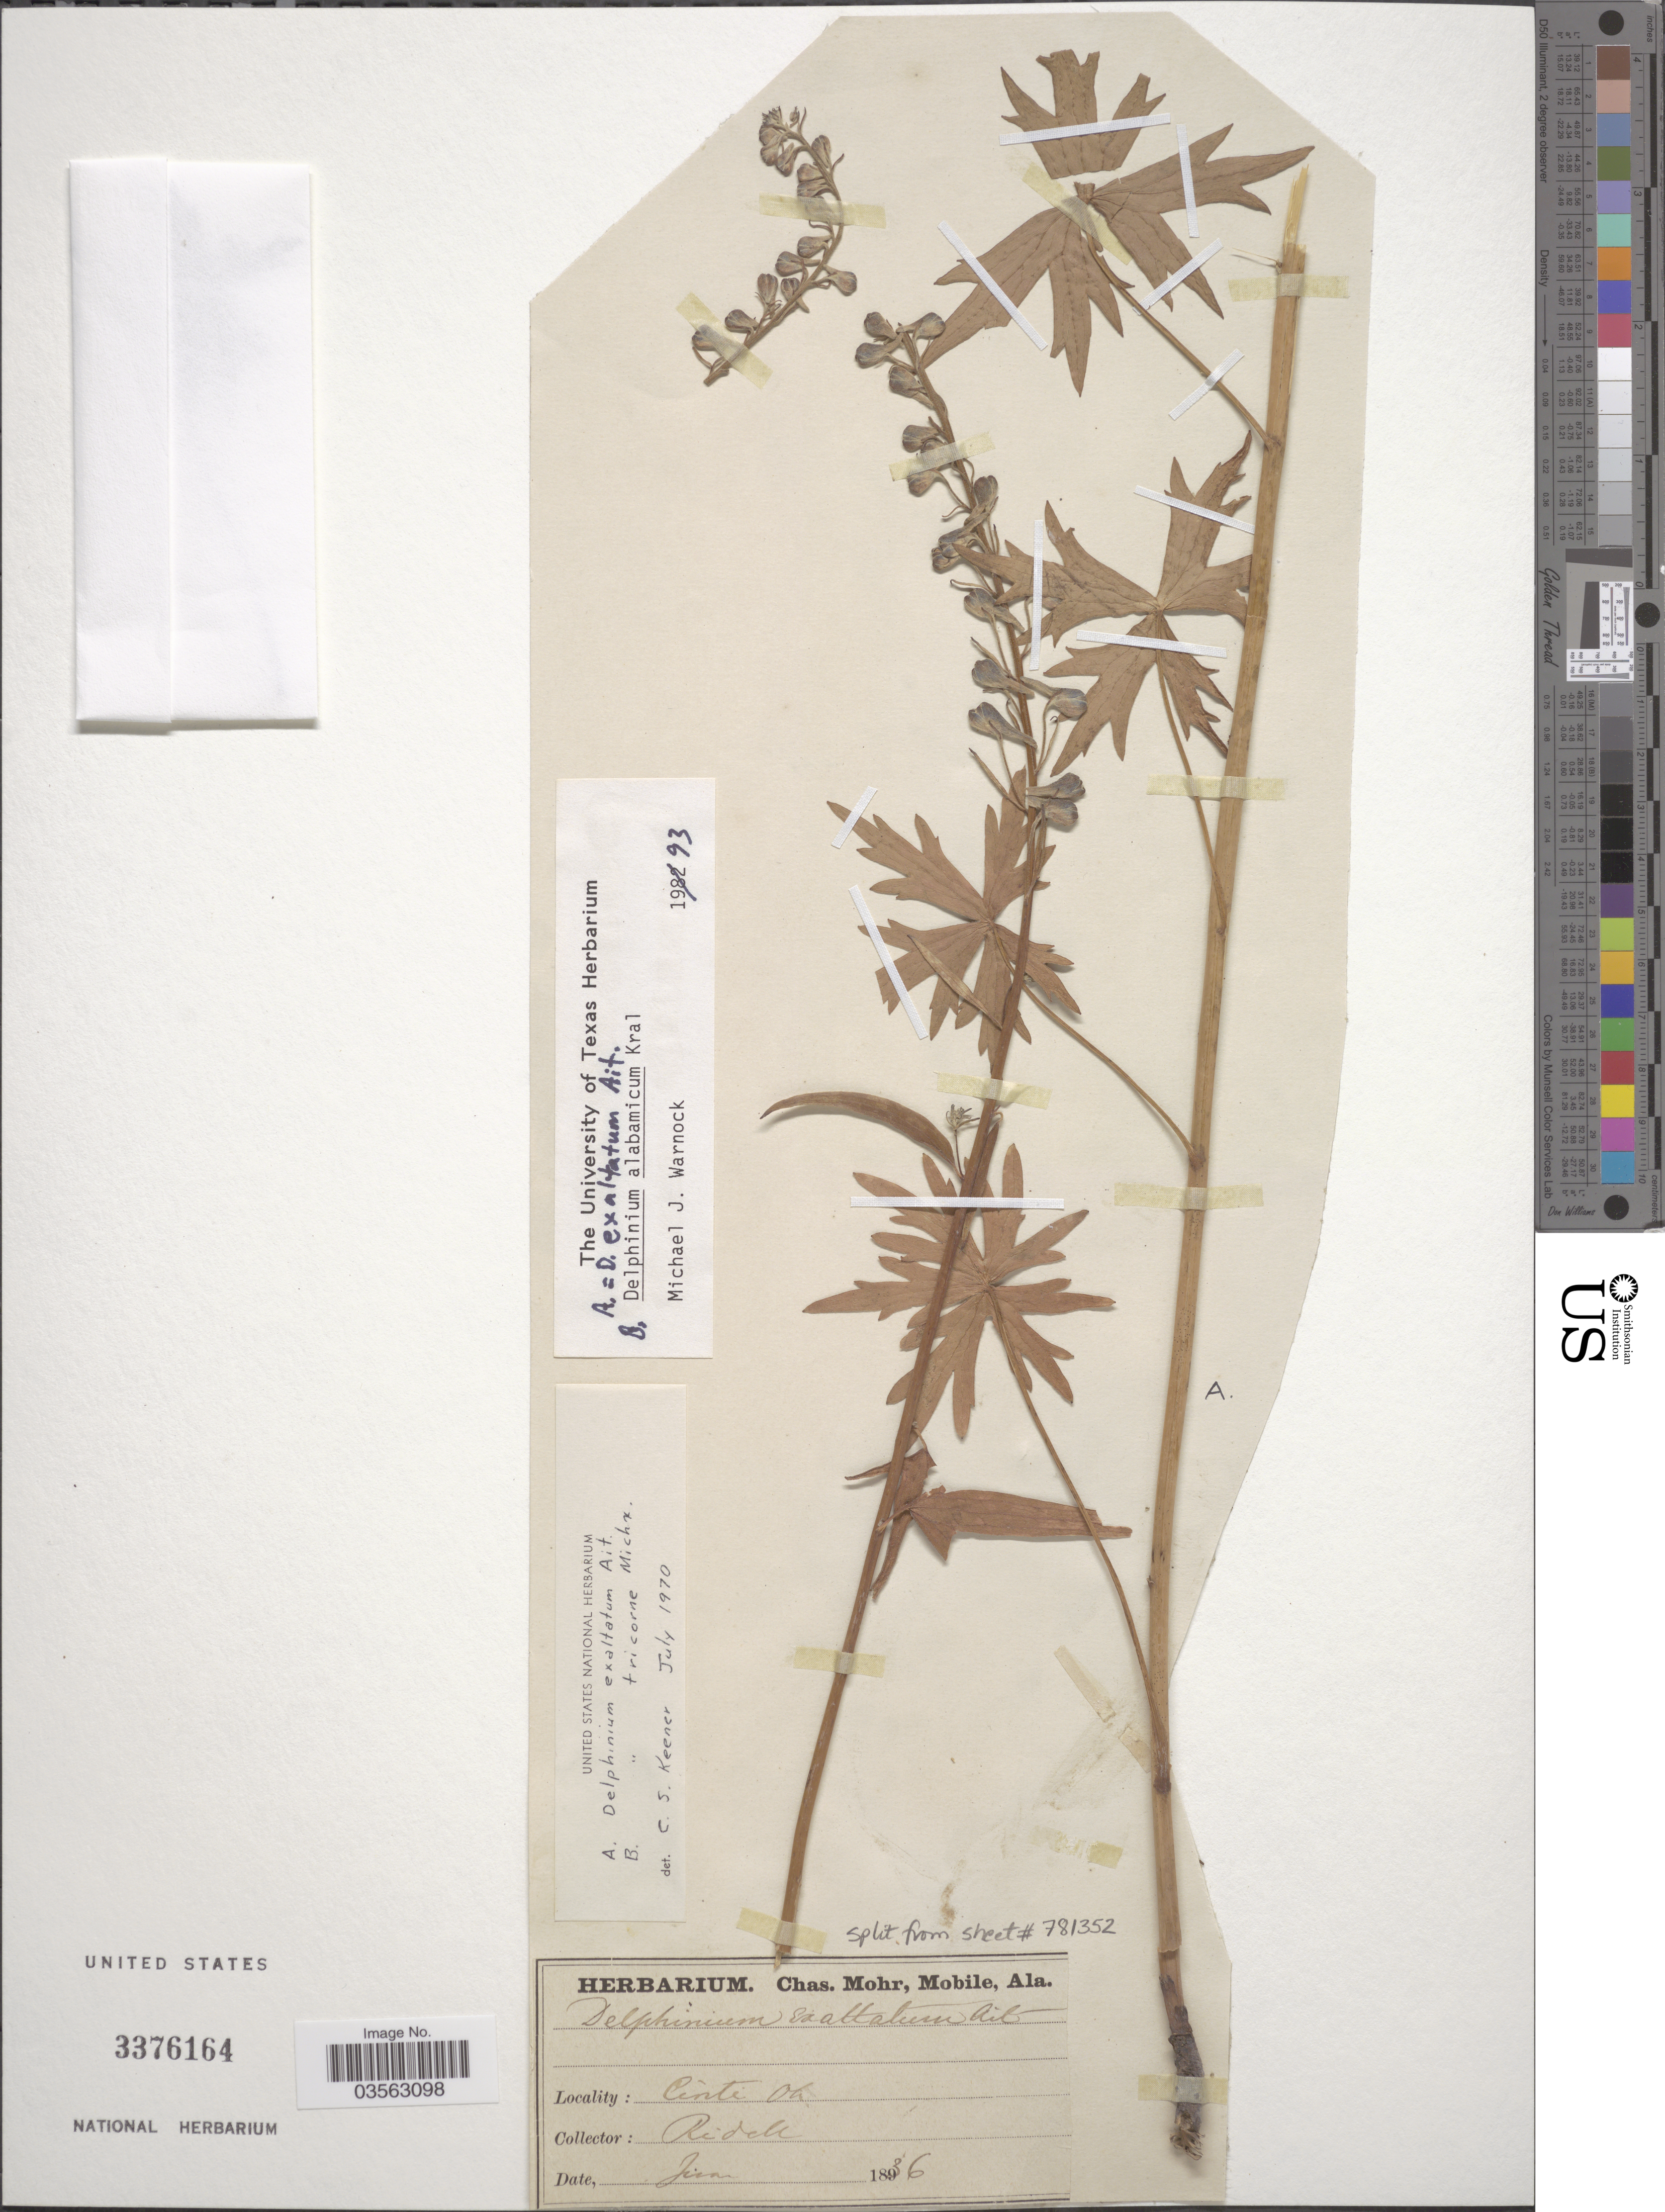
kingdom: Plantae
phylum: Tracheophyta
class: Magnoliopsida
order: Ranunculales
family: Ranunculaceae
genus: Delphinium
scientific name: Delphinium exaltatum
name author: Aiton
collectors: -. Ridell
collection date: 1836-06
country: United States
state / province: Ohio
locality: Clifton Cinti Oh.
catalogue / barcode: US 3376164